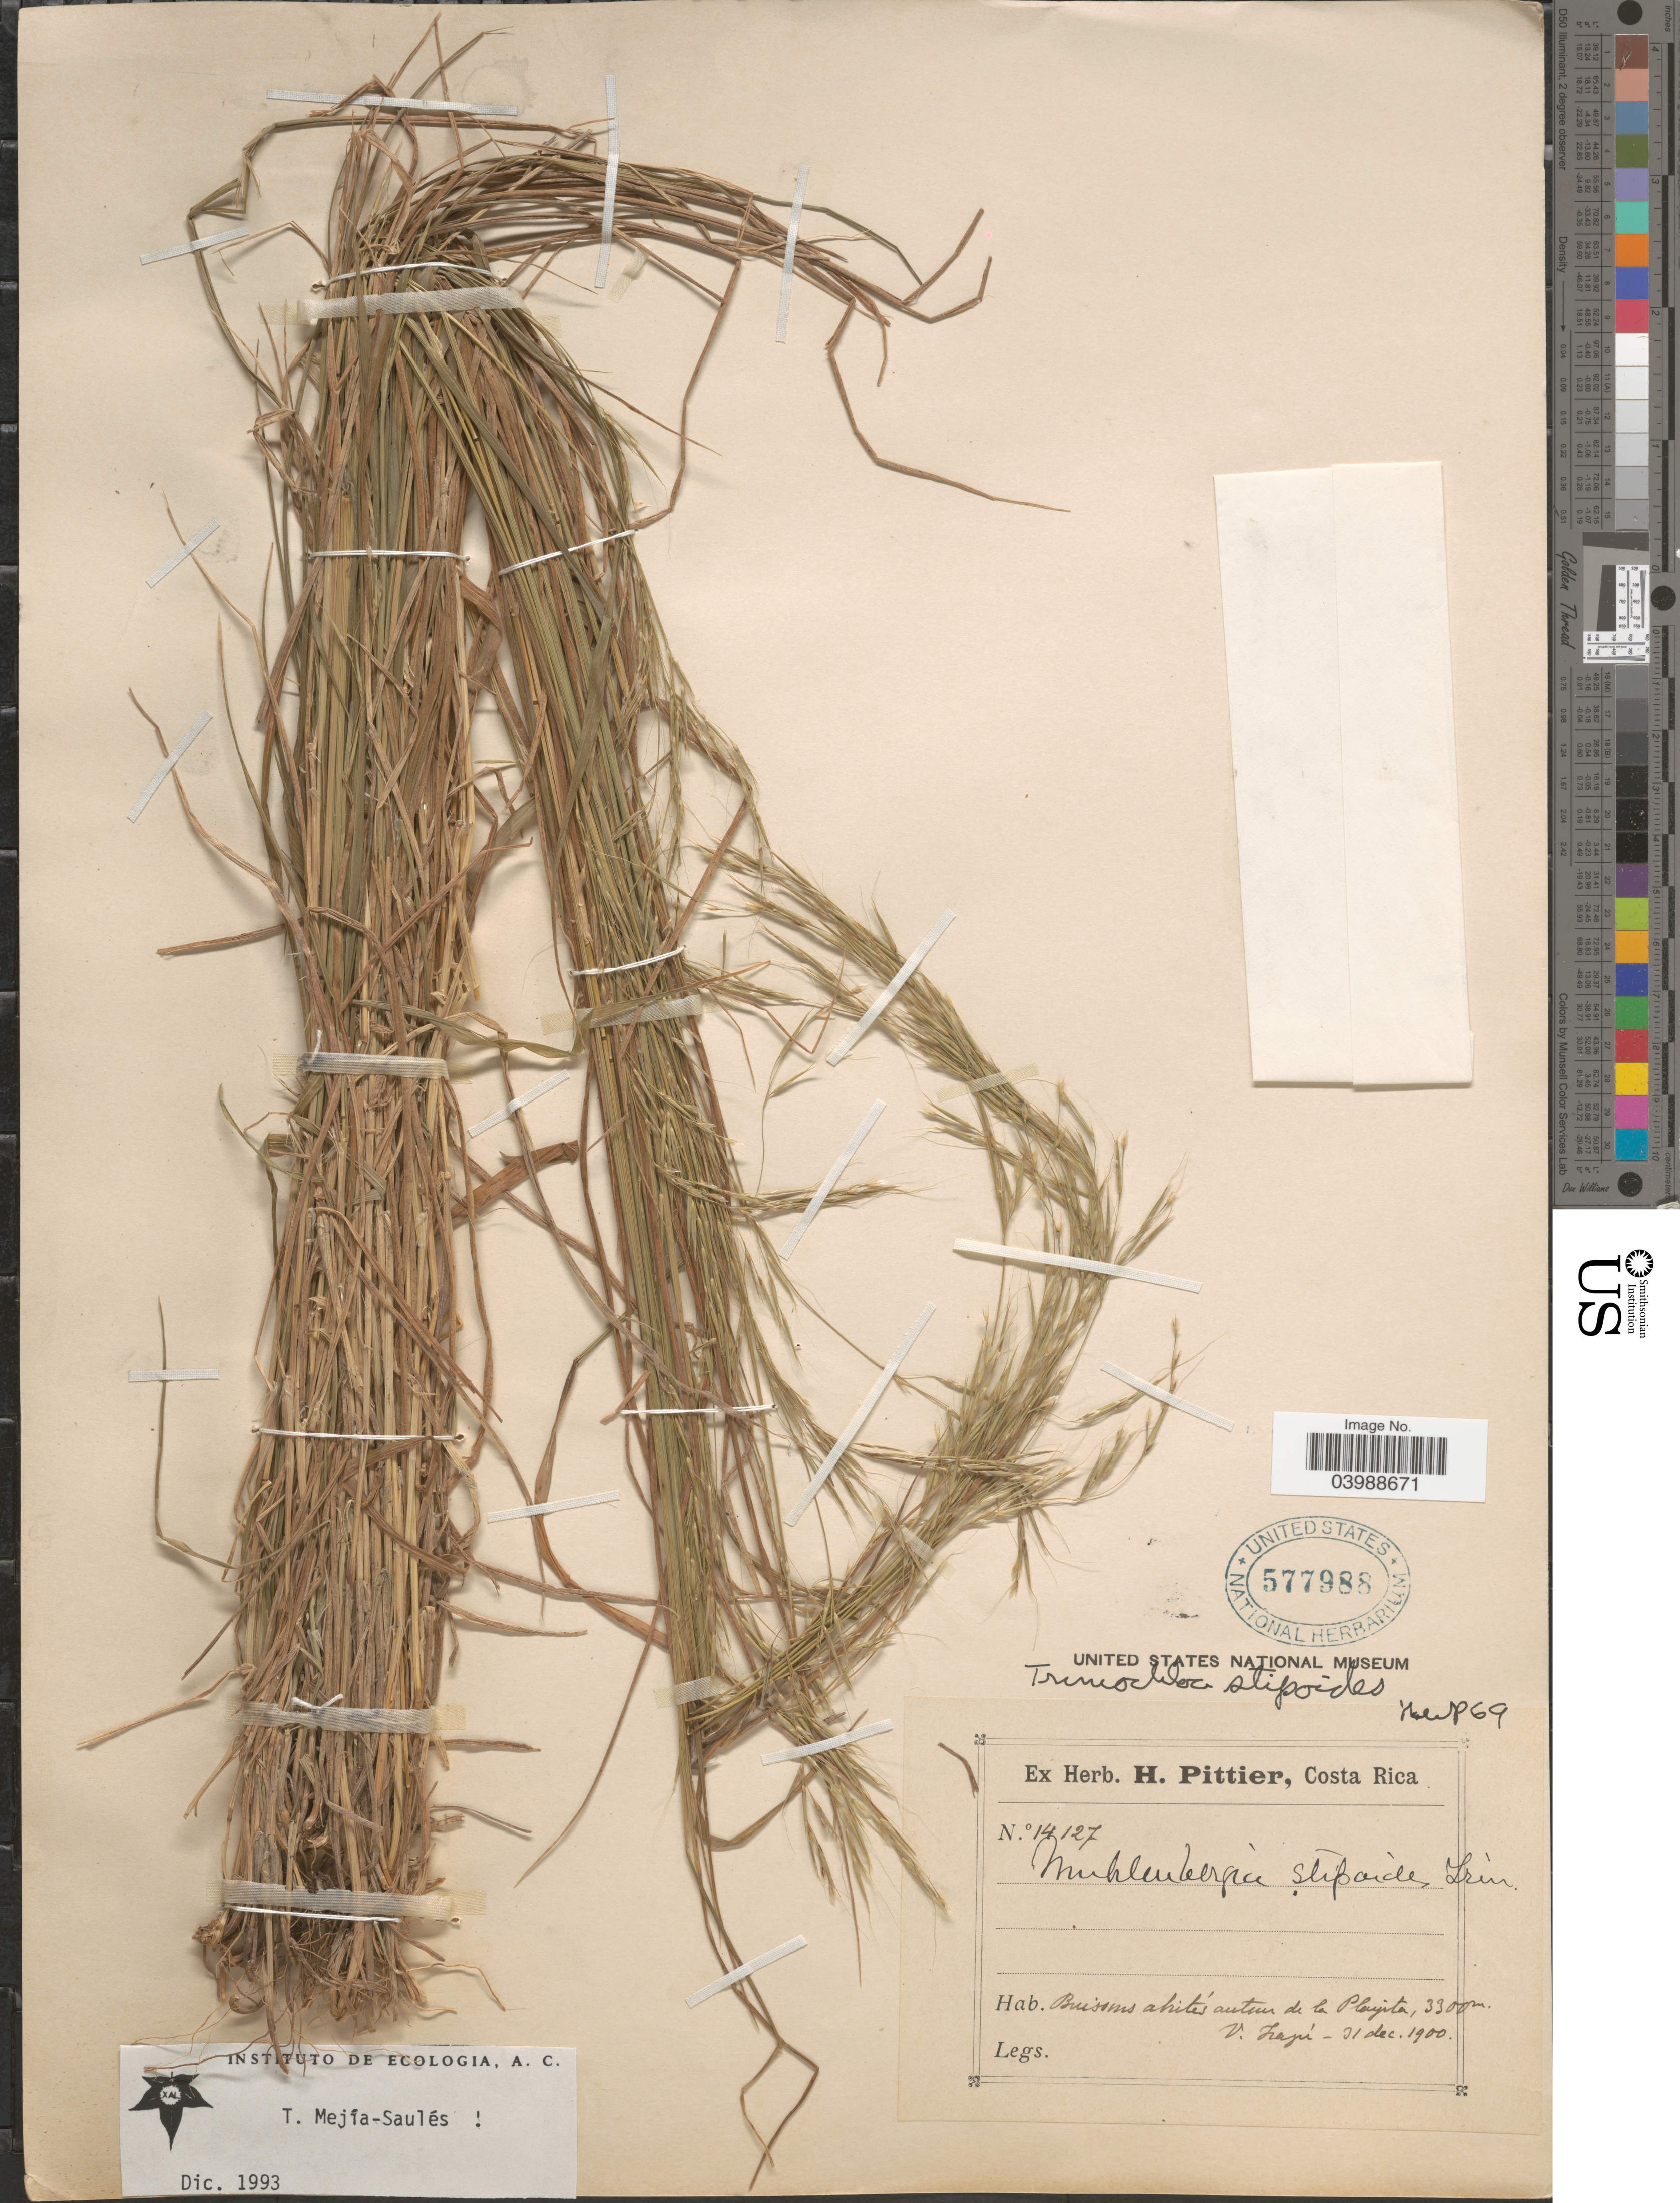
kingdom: Plantae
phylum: Tracheophyta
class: Liliopsida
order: Poales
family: Poaceae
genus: Triniochloa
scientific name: Triniochloa stipoides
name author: (Kunth) Hitchc.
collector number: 14127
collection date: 1900-12-31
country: Costa Rica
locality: Buissons ahités auteur de la Playita., V. Irazú.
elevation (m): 3300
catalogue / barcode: US 577988